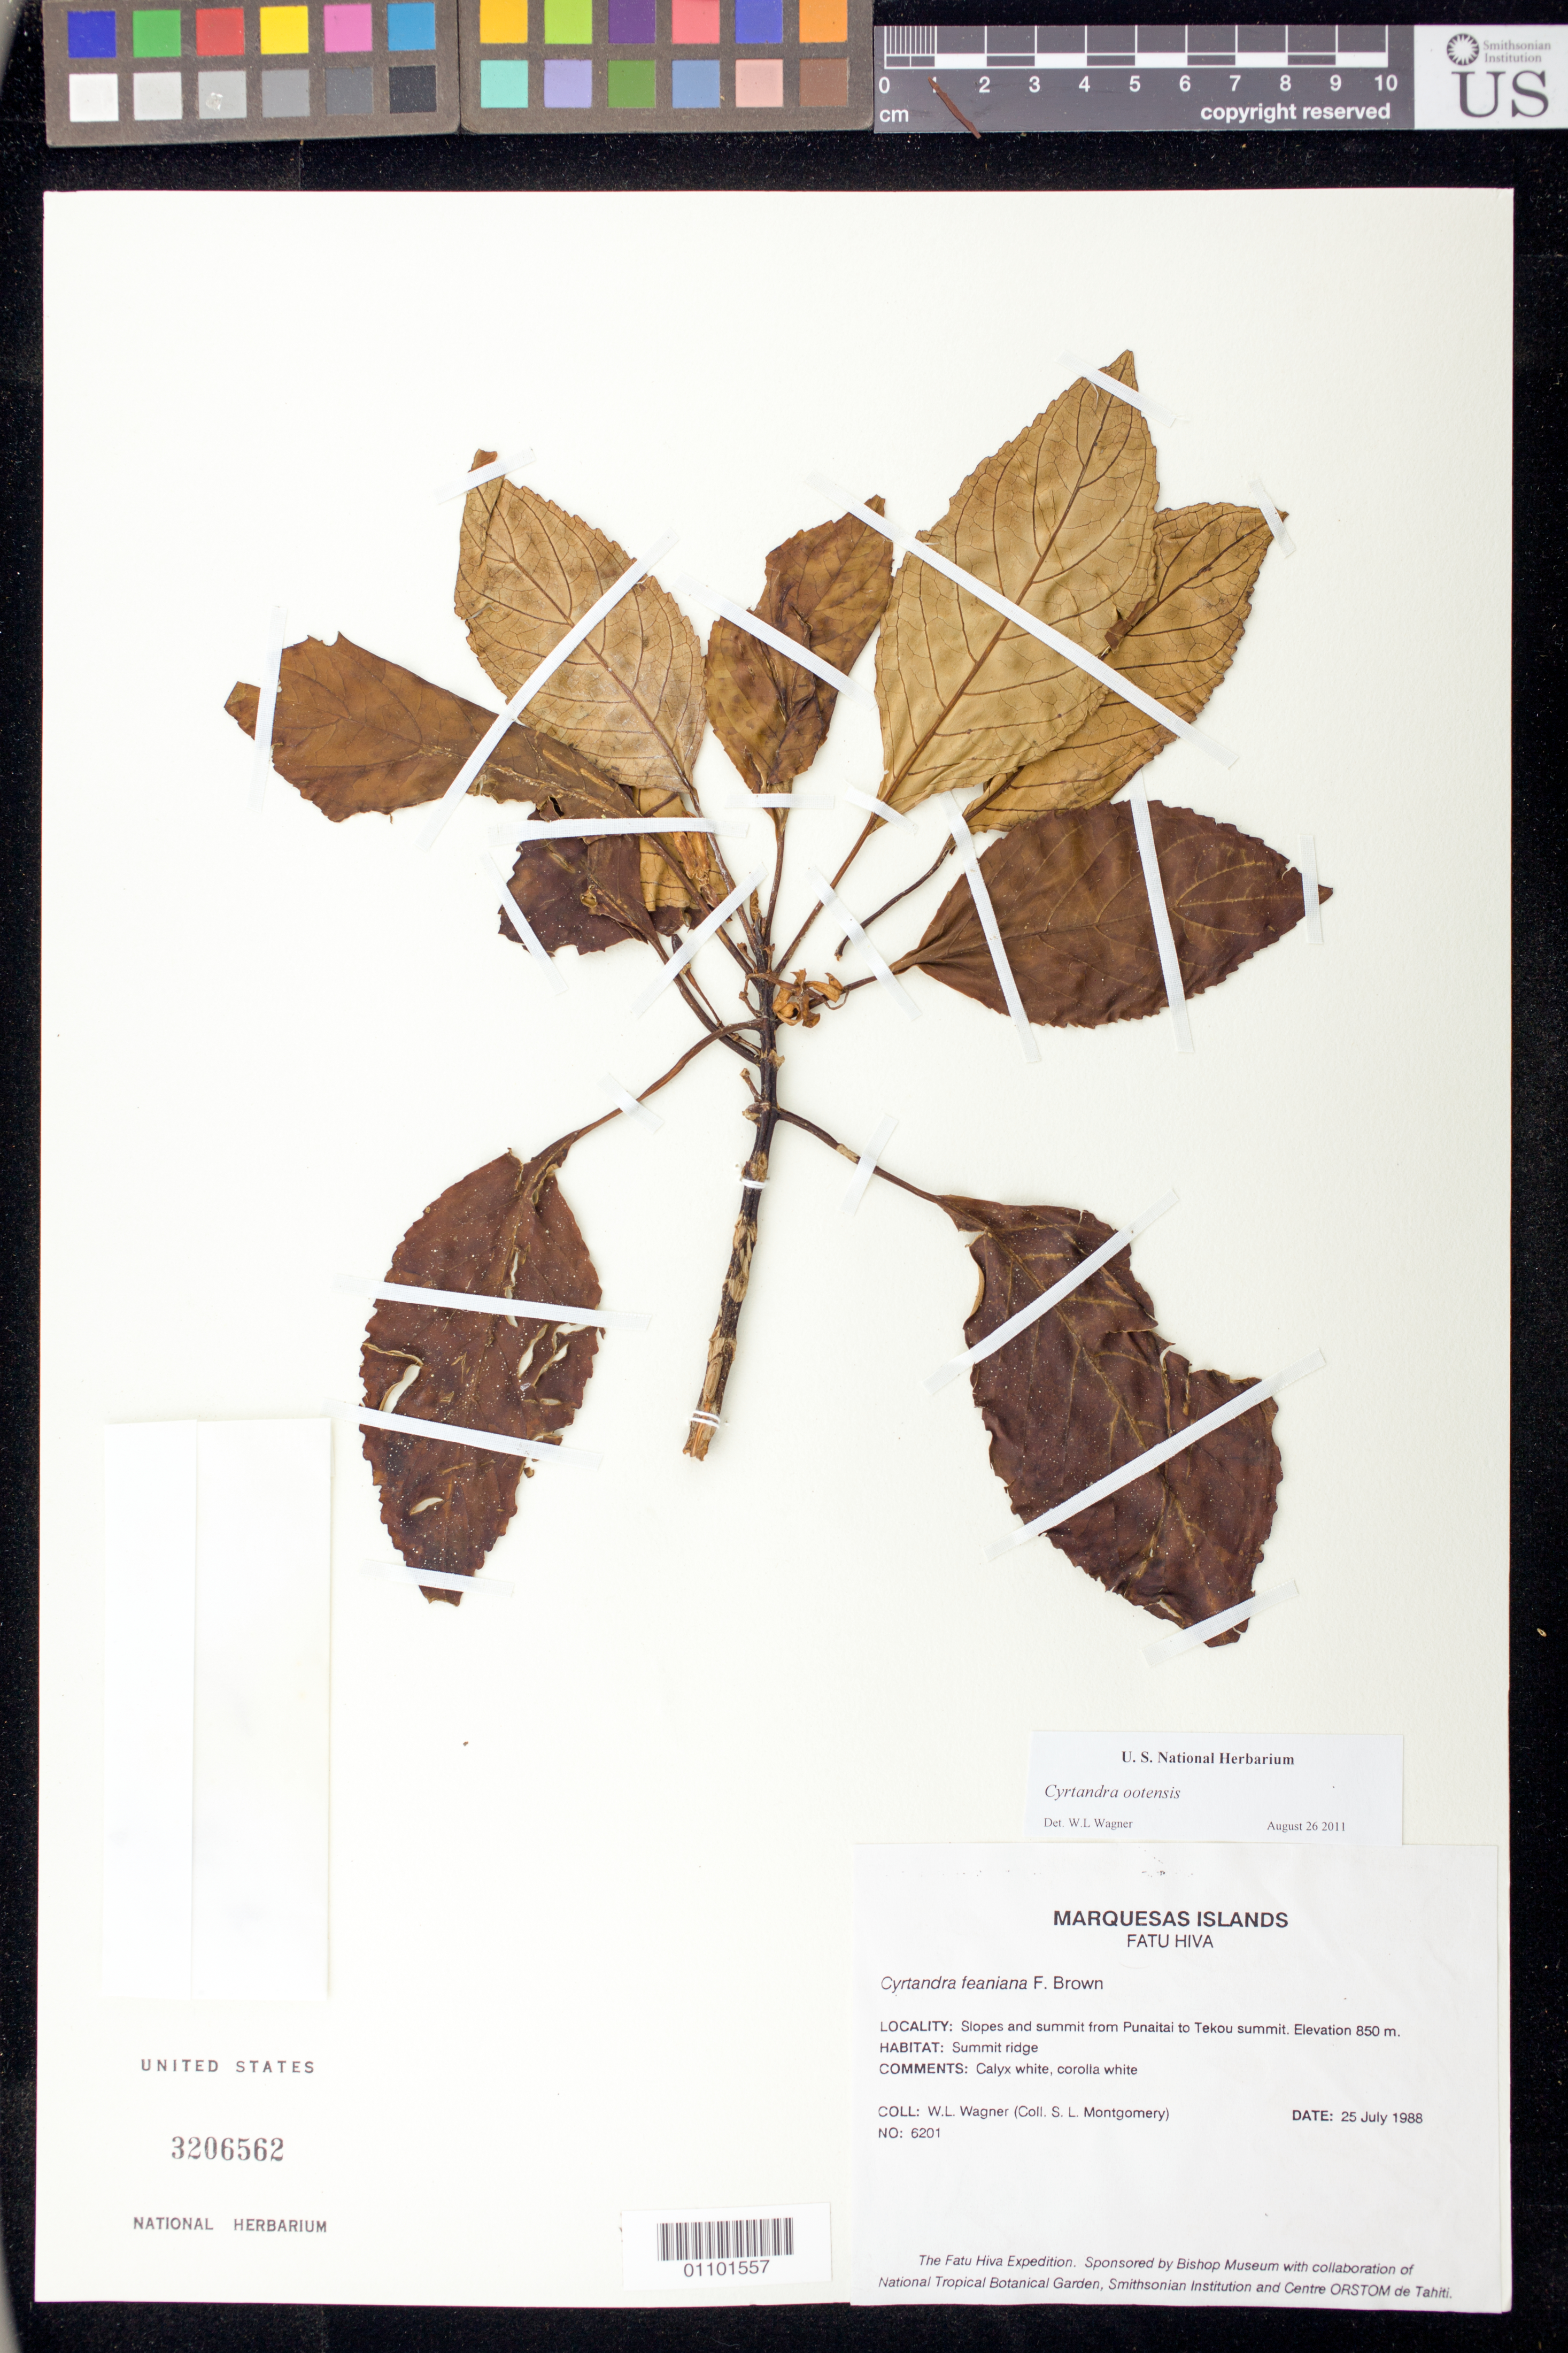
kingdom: Plantae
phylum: Tracheophyta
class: Magnoliopsida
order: Lamiales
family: Gesneriaceae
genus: Cyrtandra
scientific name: Cyrtandra ootensis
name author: F. Br.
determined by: Wagner, W. L., (BOT), Smithsonian Institution - National Museum of Natural History (UNITED STATES)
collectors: W. L. Wagner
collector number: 6201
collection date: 1988-07-25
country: French Polynesia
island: Fatu Hiva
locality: slopes and summit from Punaitai to Tekou summit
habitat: Summit ridge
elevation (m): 850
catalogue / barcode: US 3206562